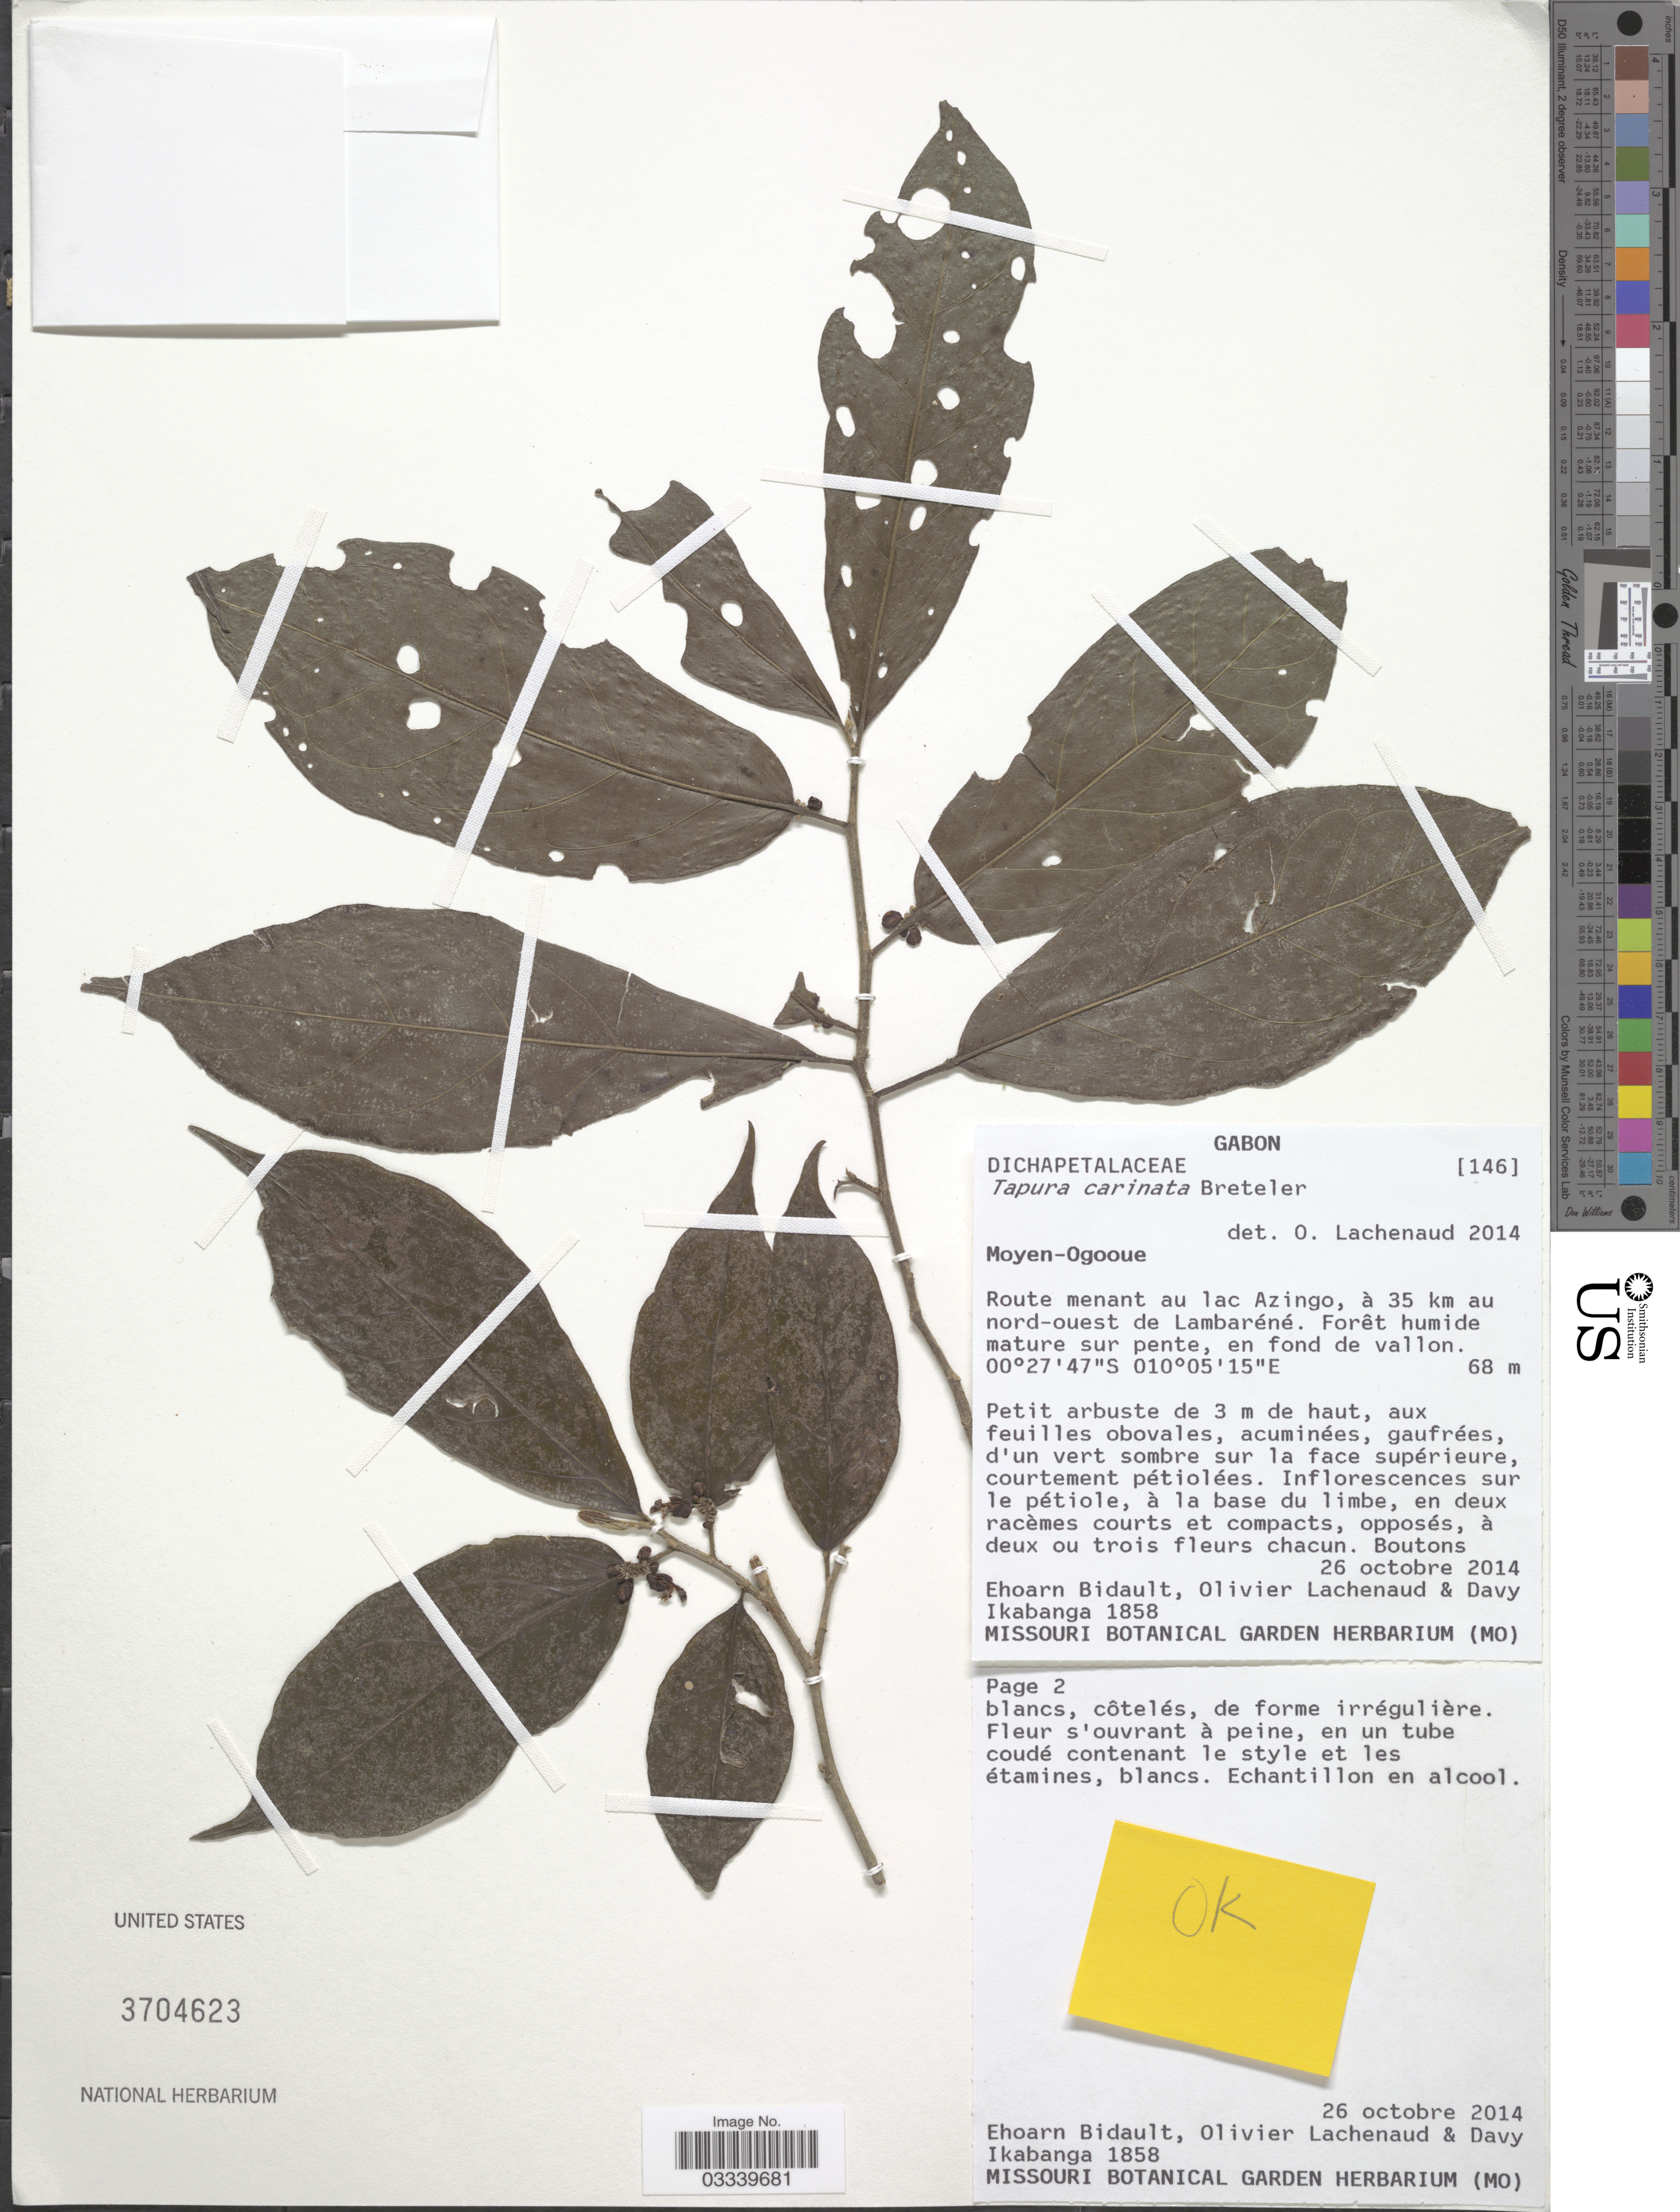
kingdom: Plantae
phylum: Tracheophyta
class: Magnoliopsida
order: Malpighiales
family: Dichapetalaceae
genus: Tapura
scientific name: Tapura carinata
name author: Breteler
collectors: E. Bidault, O. Lachenaud & D. Ikabanga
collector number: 1858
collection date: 2014-10-26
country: Gabon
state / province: Moyen-Ogooue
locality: Route menant au lac Azingo, à 35 km au nord-ouest de Lambaréné. Foret mature sur pente, en fond de vallon.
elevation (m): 68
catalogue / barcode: US 3704623